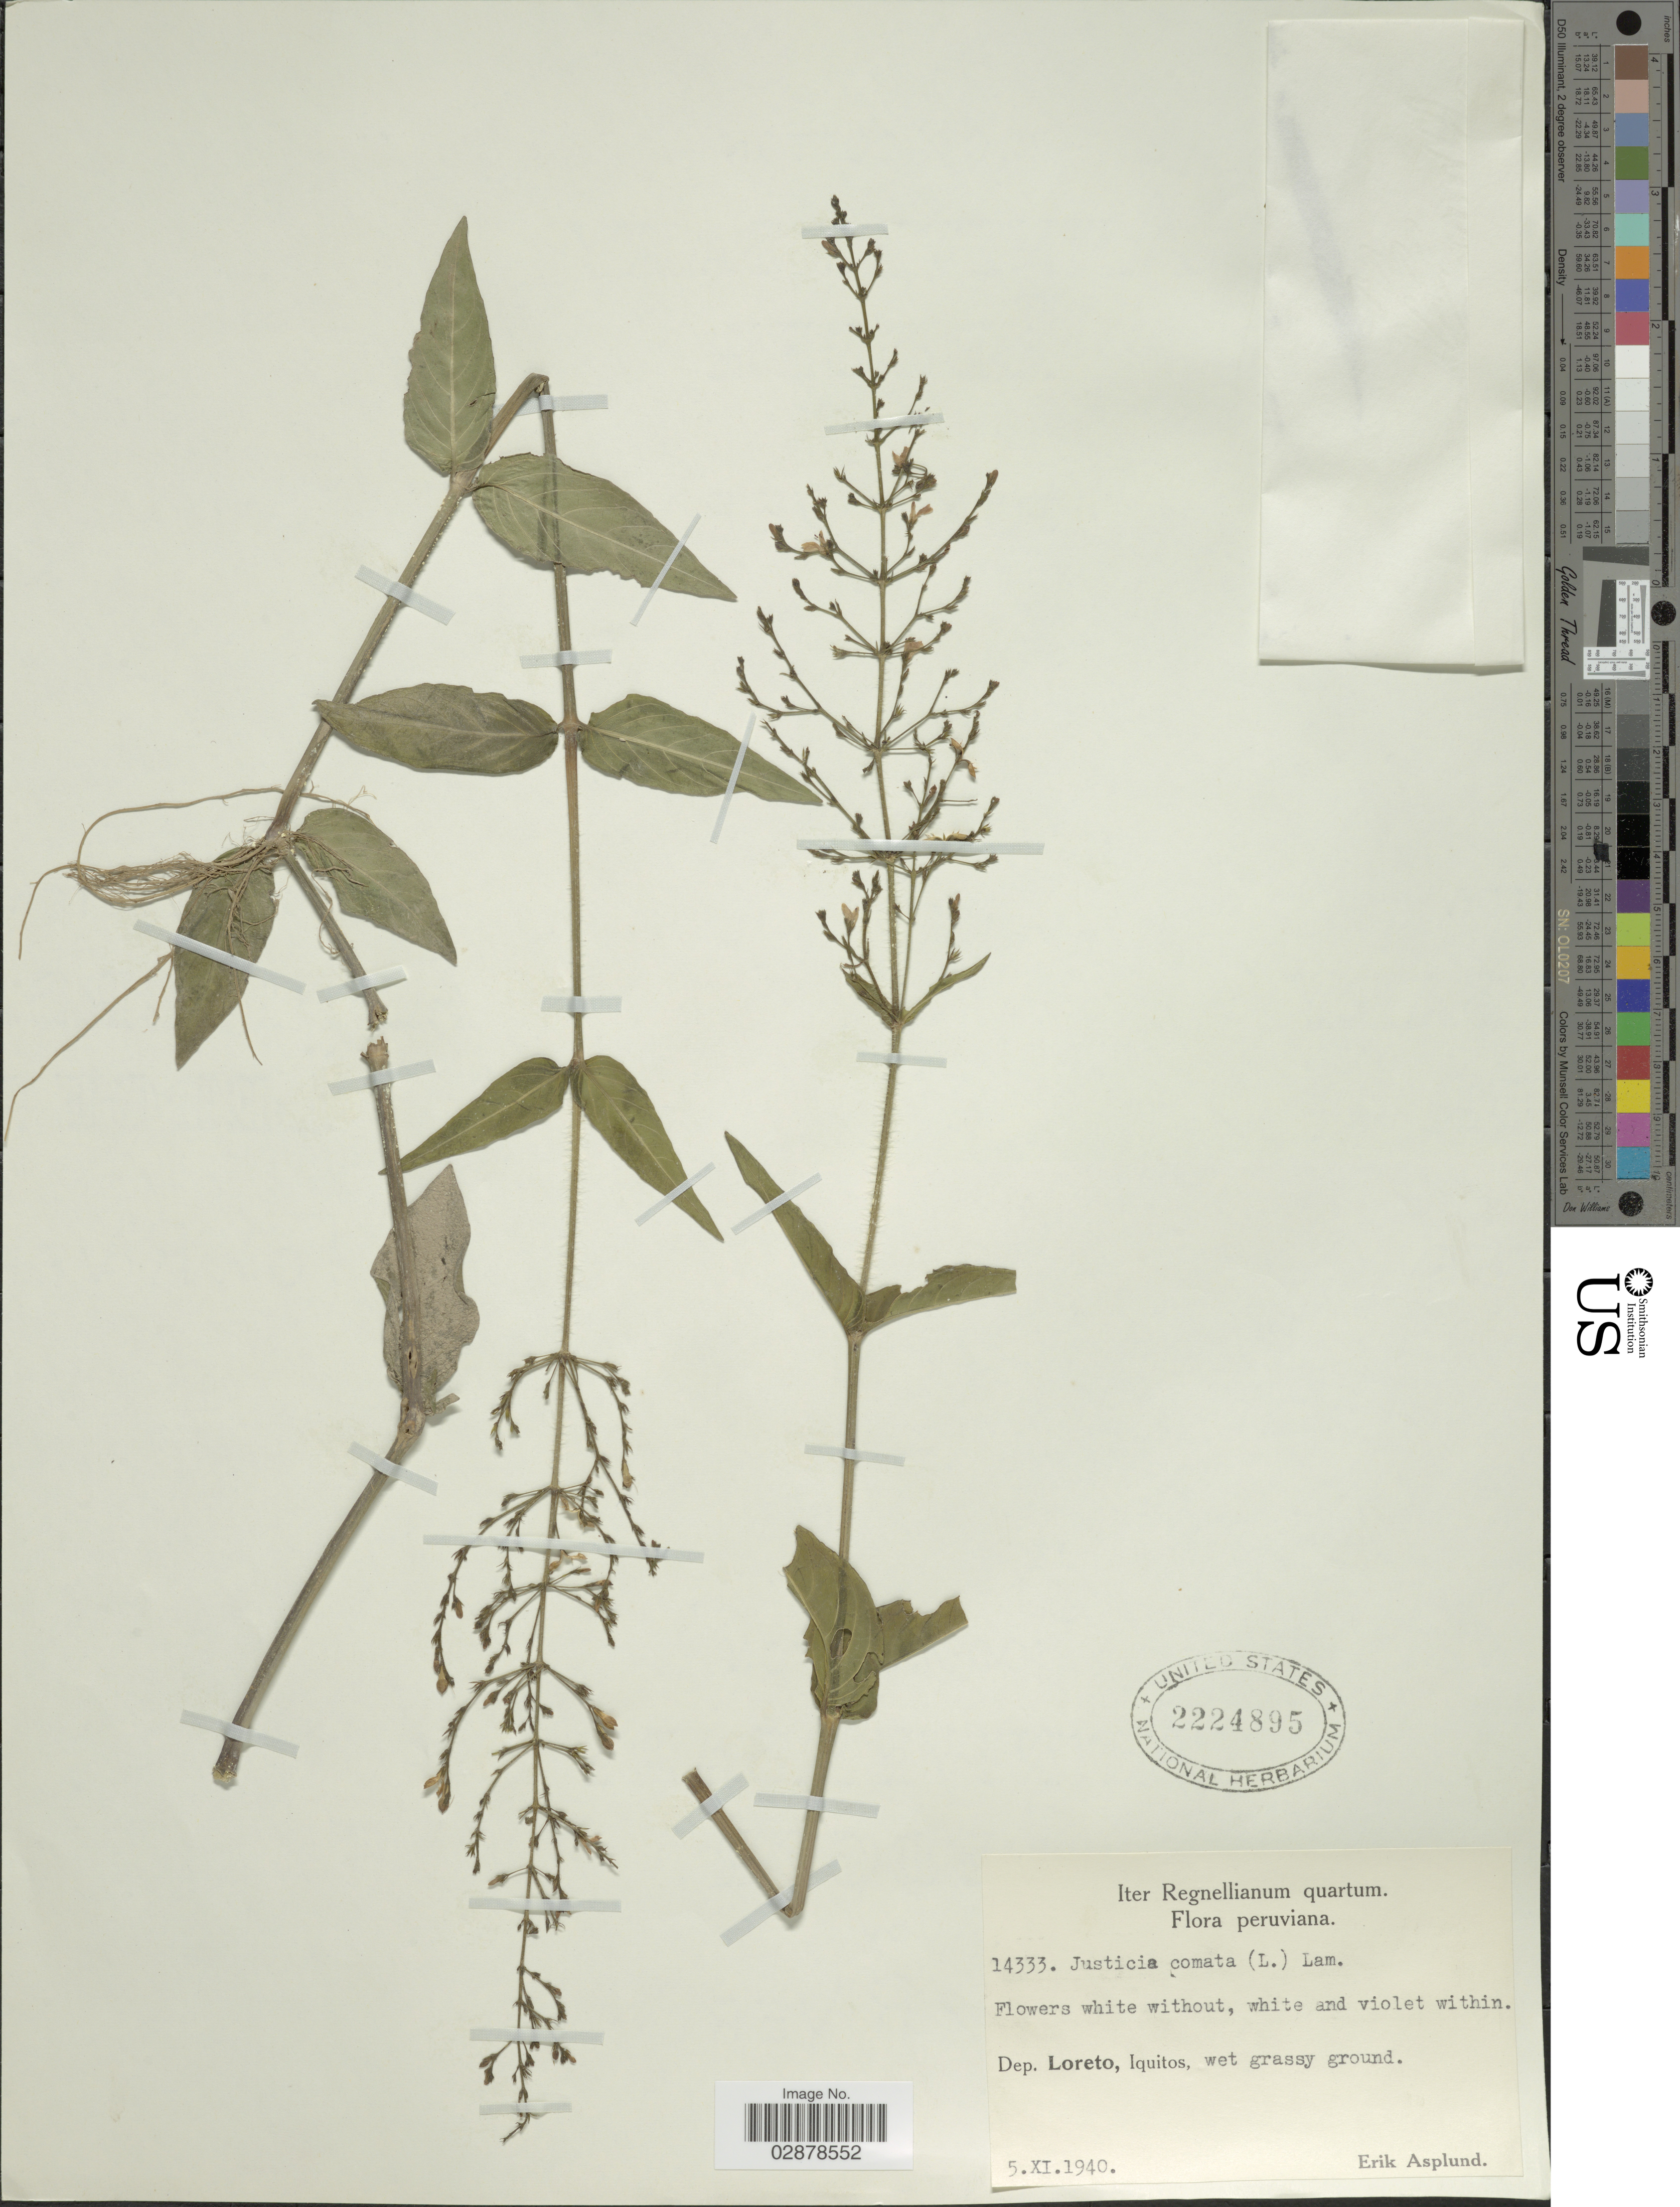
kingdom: Plantae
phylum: Tracheophyta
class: Magnoliopsida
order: Lamiales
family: Acanthaceae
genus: Justicia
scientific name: Justicia comata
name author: (L.) Lam.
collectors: E. Asplund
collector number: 14333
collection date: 1940-11-05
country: Peru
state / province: Loreto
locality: Dep. Loreto, Iquitos, wet grassy ground.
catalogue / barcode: US 2224895